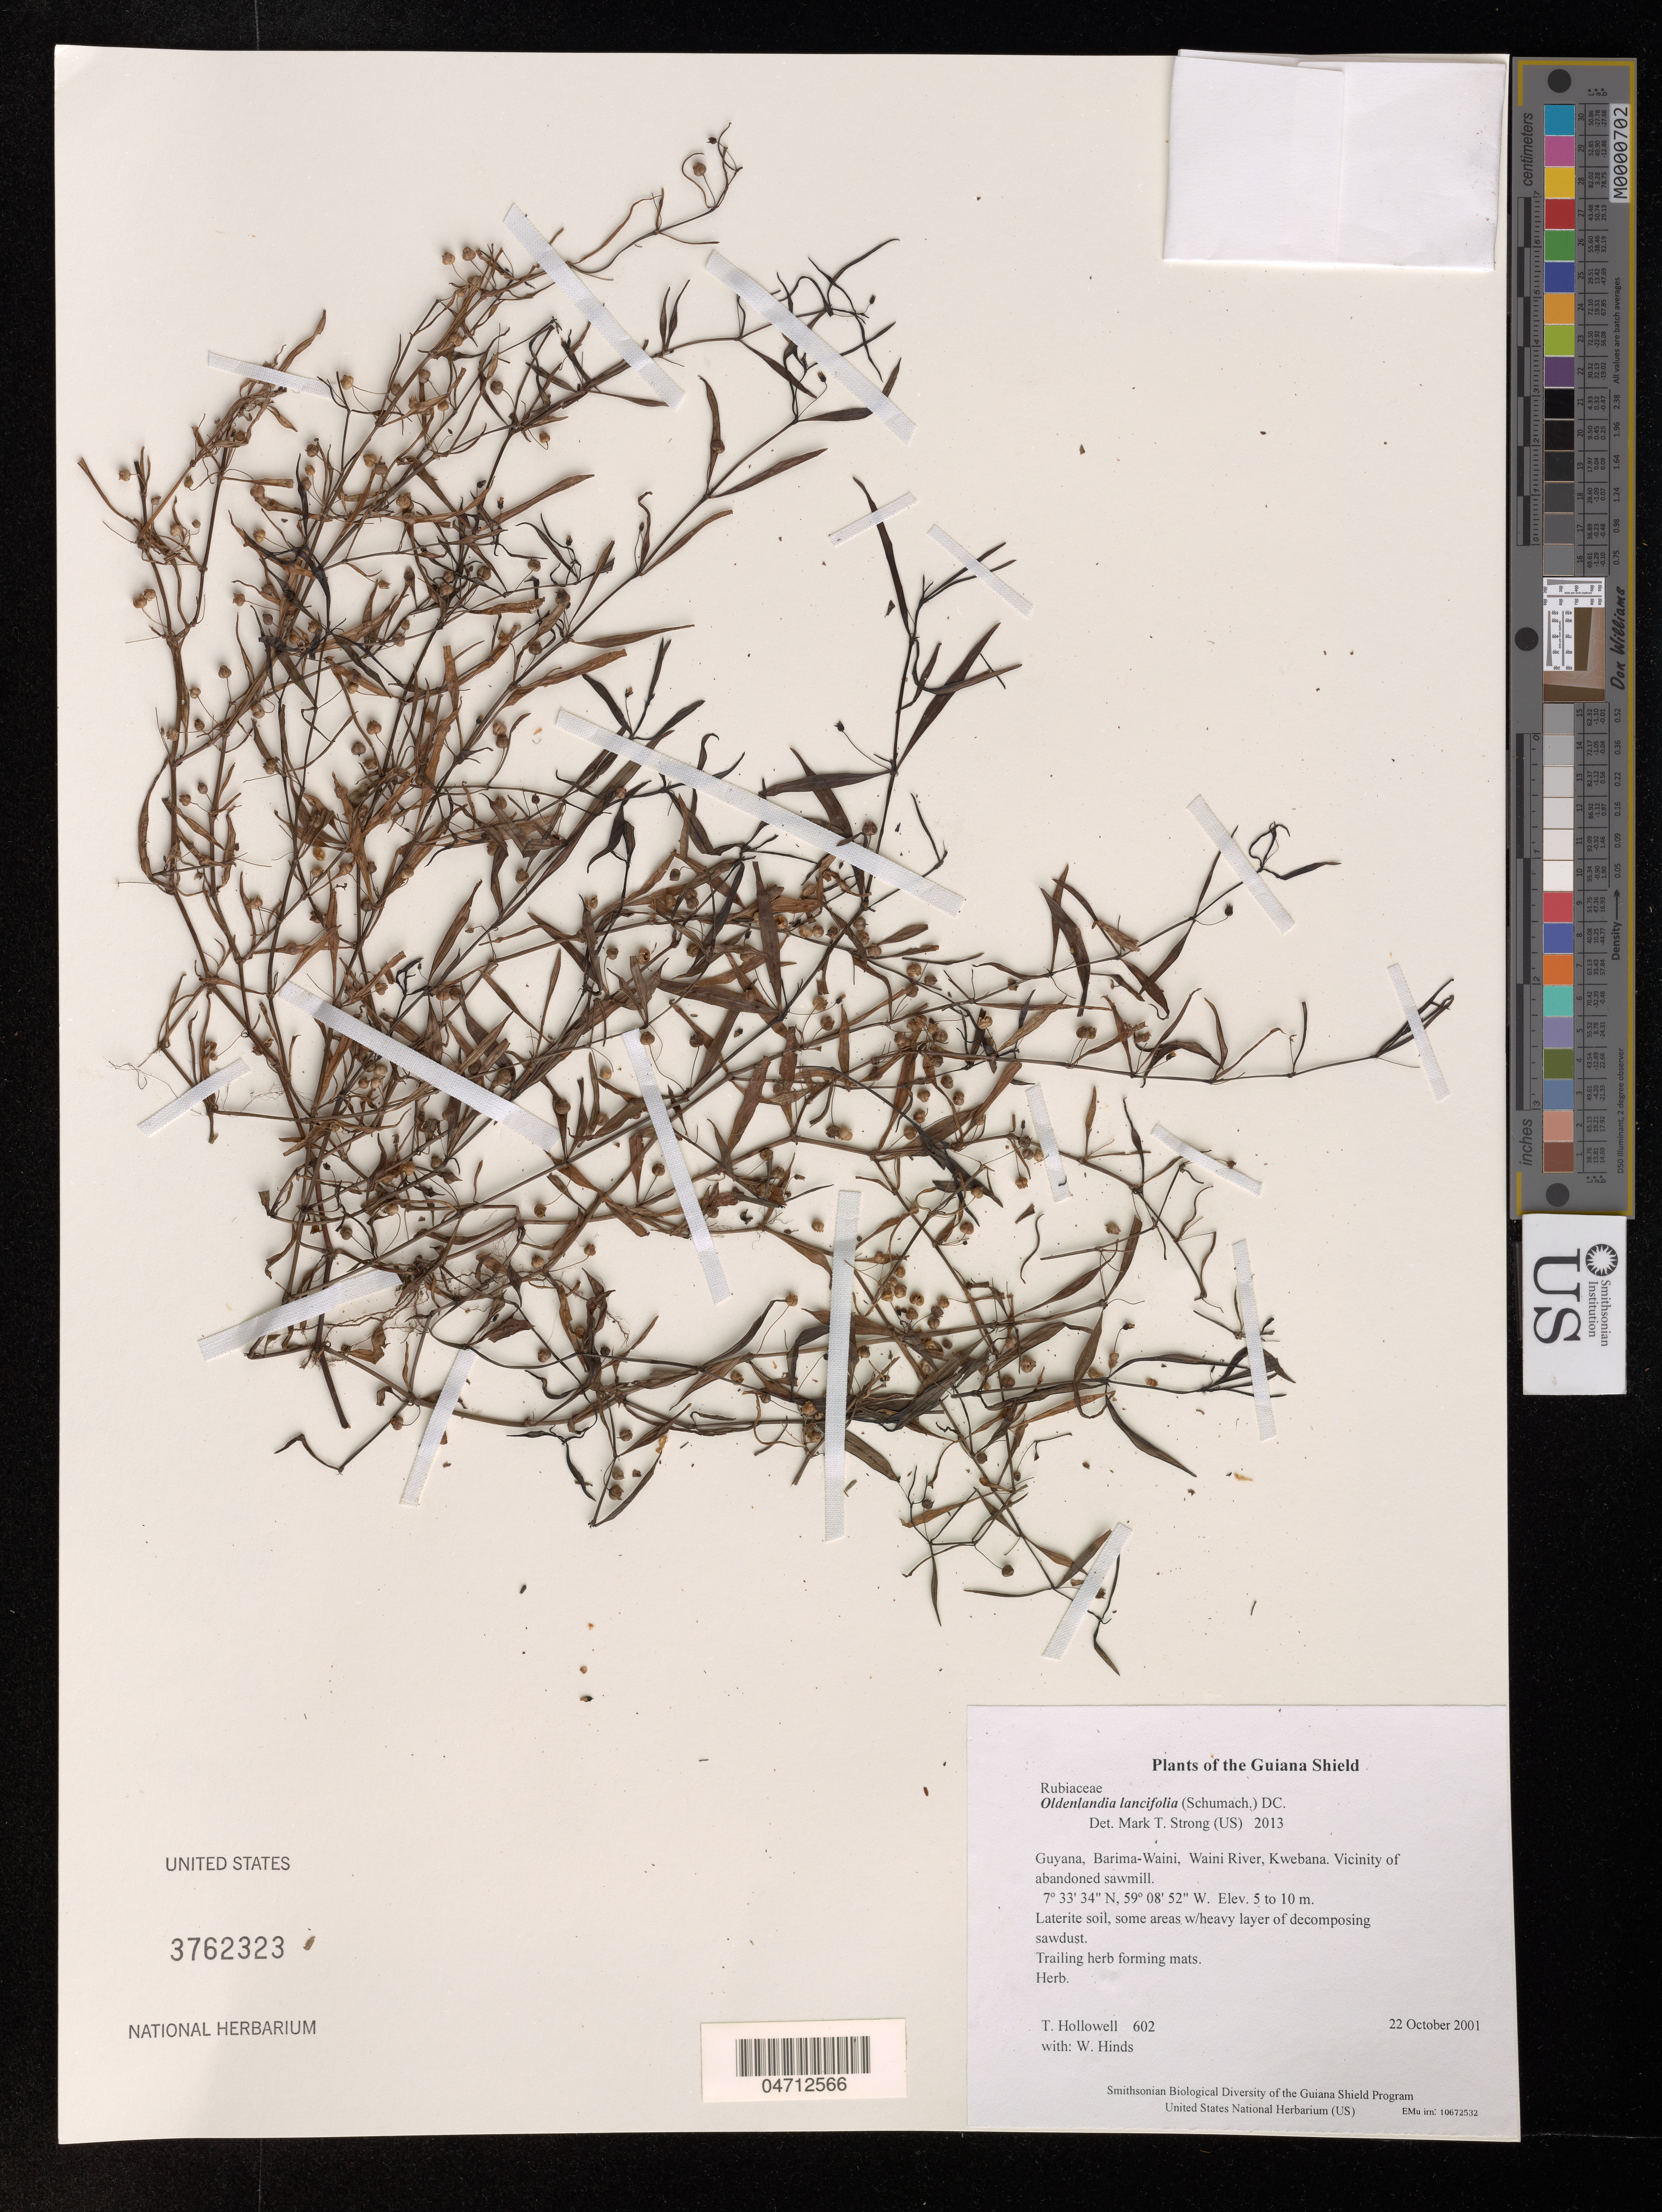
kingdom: Plantae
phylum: Tracheophyta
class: Magnoliopsida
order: Gentianales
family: Rubiaceae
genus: Oldenlandia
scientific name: Oldenlandia lancifolia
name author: (Schumach.) DC.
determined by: Strong, M. T., (US), Smithsonian Institution - National Museum of Natural History (UNITED STATES)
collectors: T. Hollowell & W. Hinds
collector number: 602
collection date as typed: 22 October 2001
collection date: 2001-10-22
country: Guyana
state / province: Barima-Waini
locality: Waini River, Kwebana. Vicinity of abandoned sawmill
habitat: Laterite soil, some areas w/heavy layer of decomposing sawdust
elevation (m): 5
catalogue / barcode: US 3762323